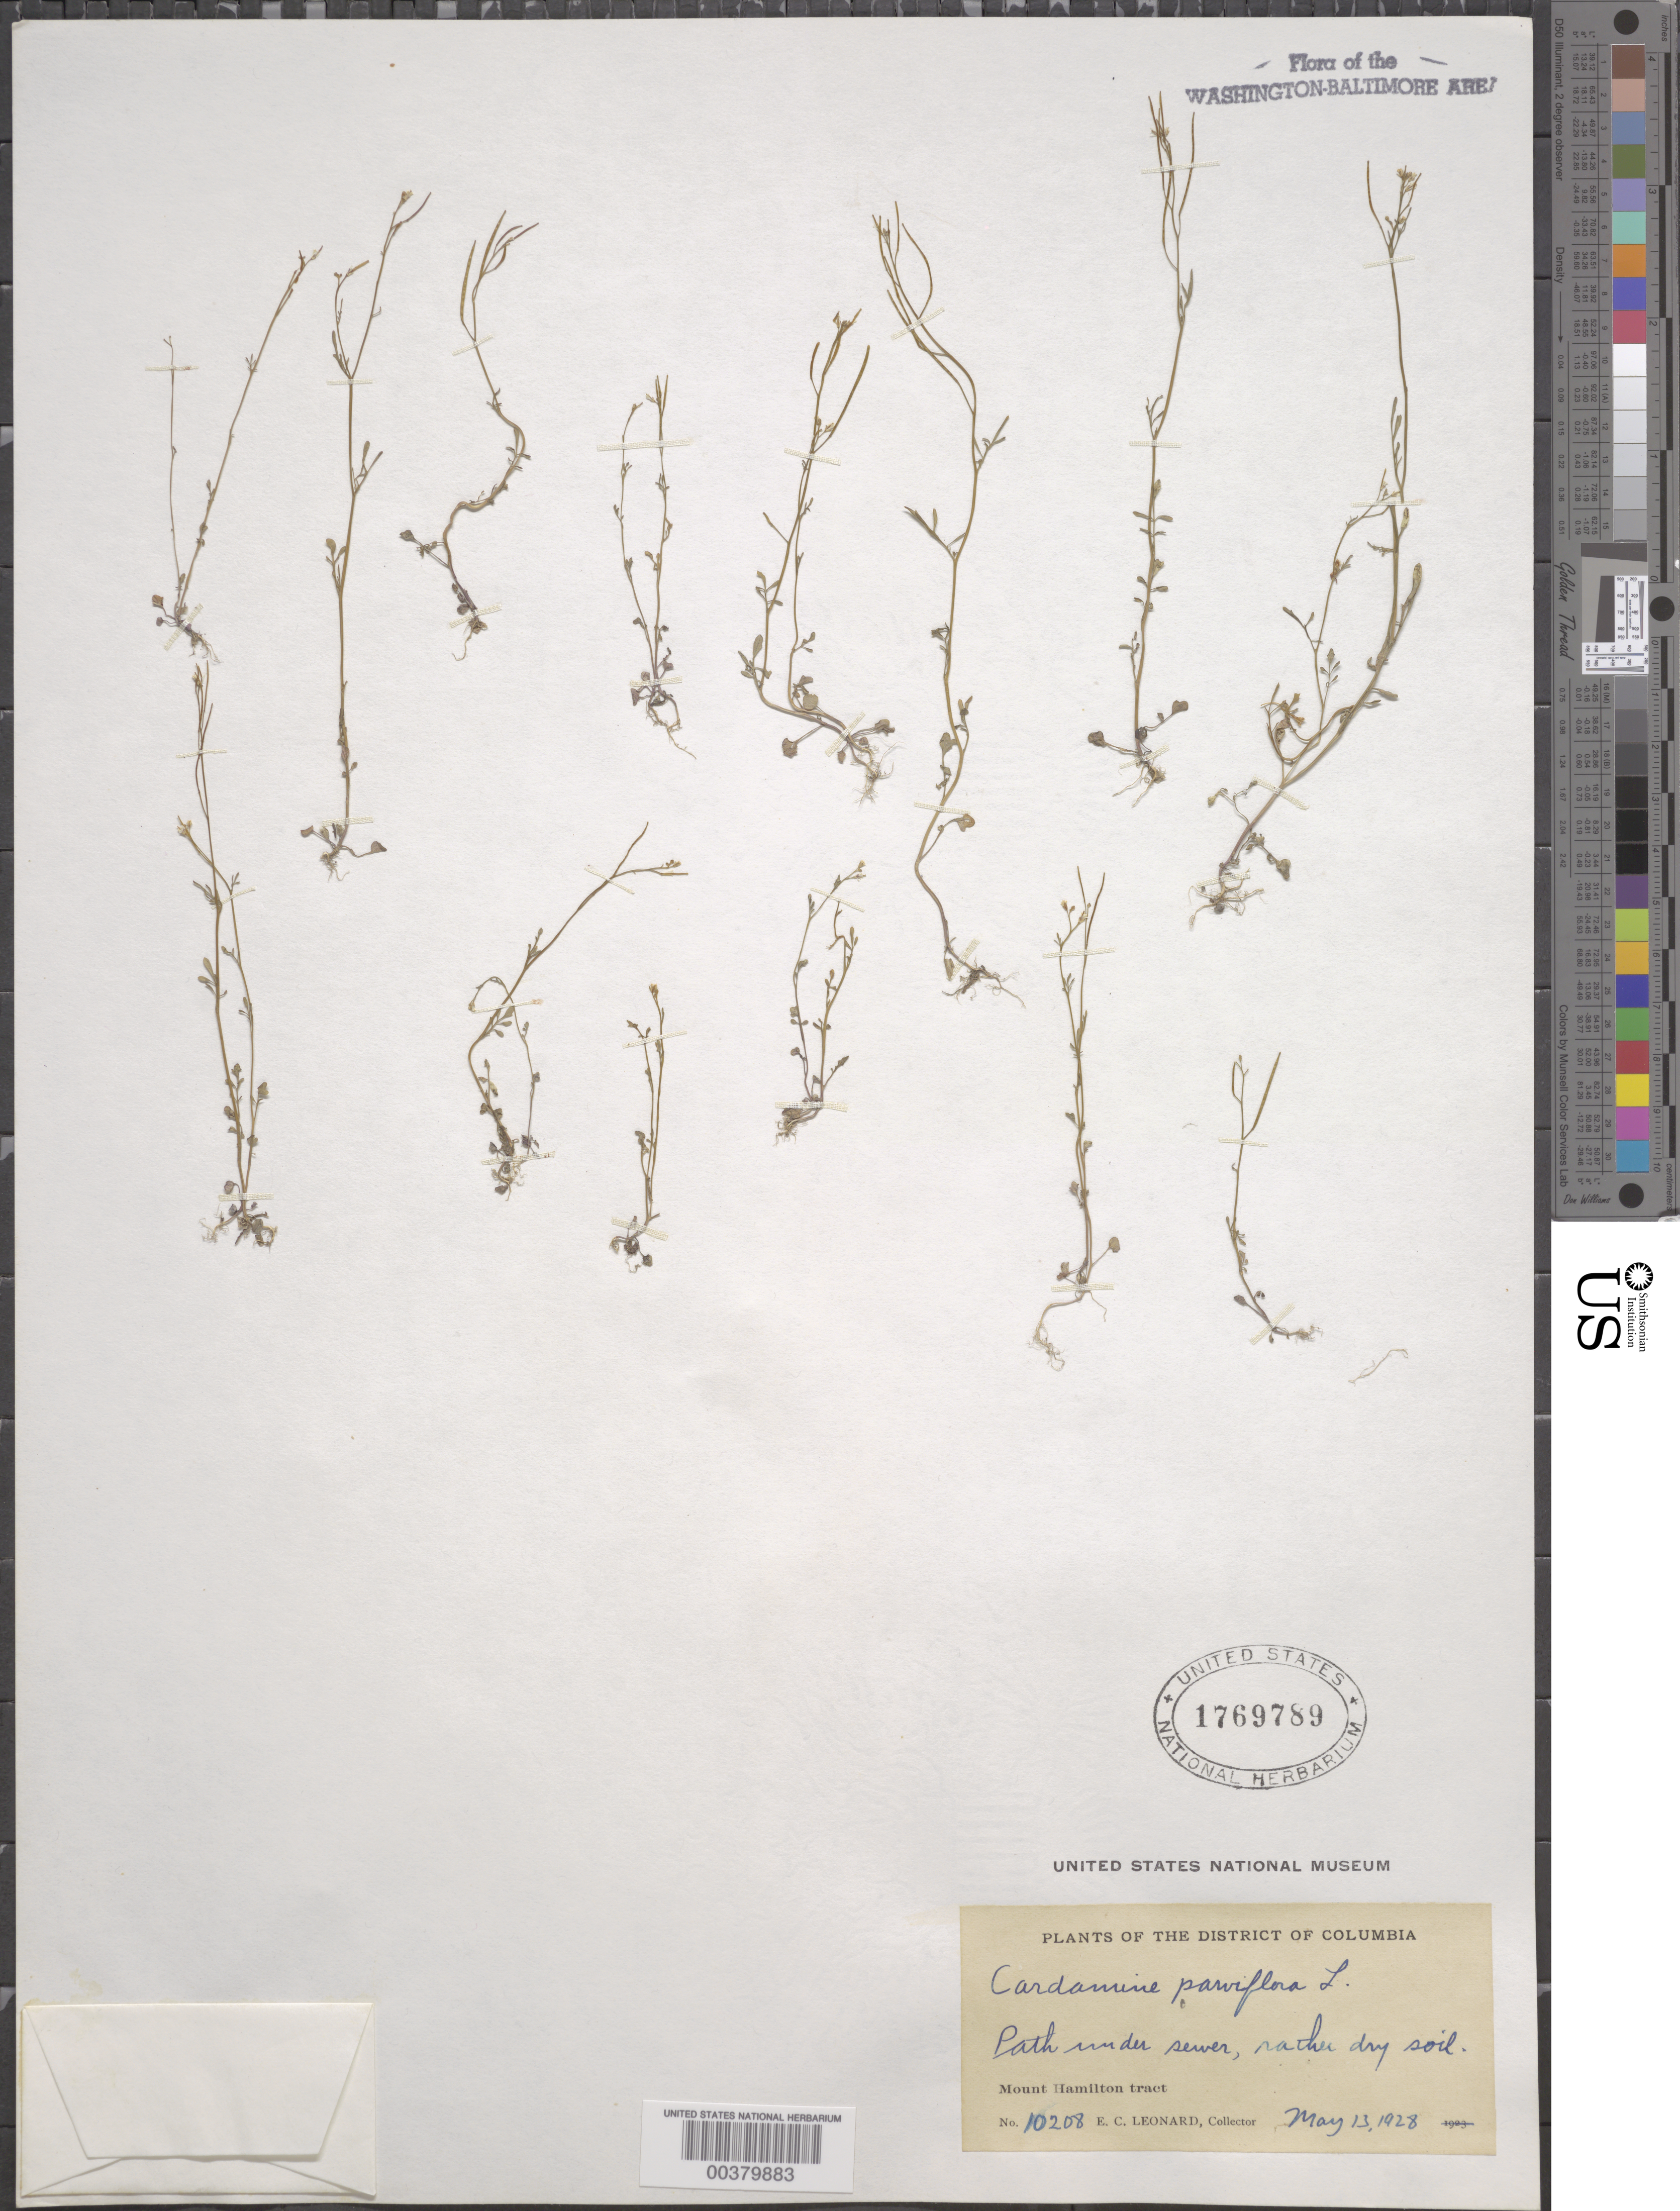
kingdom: Plantae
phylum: Tracheophyta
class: Magnoliopsida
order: Brassicales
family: Brassicaceae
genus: Cardamine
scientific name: Cardamine parviflora var. arenicola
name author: (Britton) O.E. Schulz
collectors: E. C. Leonard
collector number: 10208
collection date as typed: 13 May 1928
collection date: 1928-05-13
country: United States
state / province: District of Columbia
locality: Mount Hamilton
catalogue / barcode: US 1769789